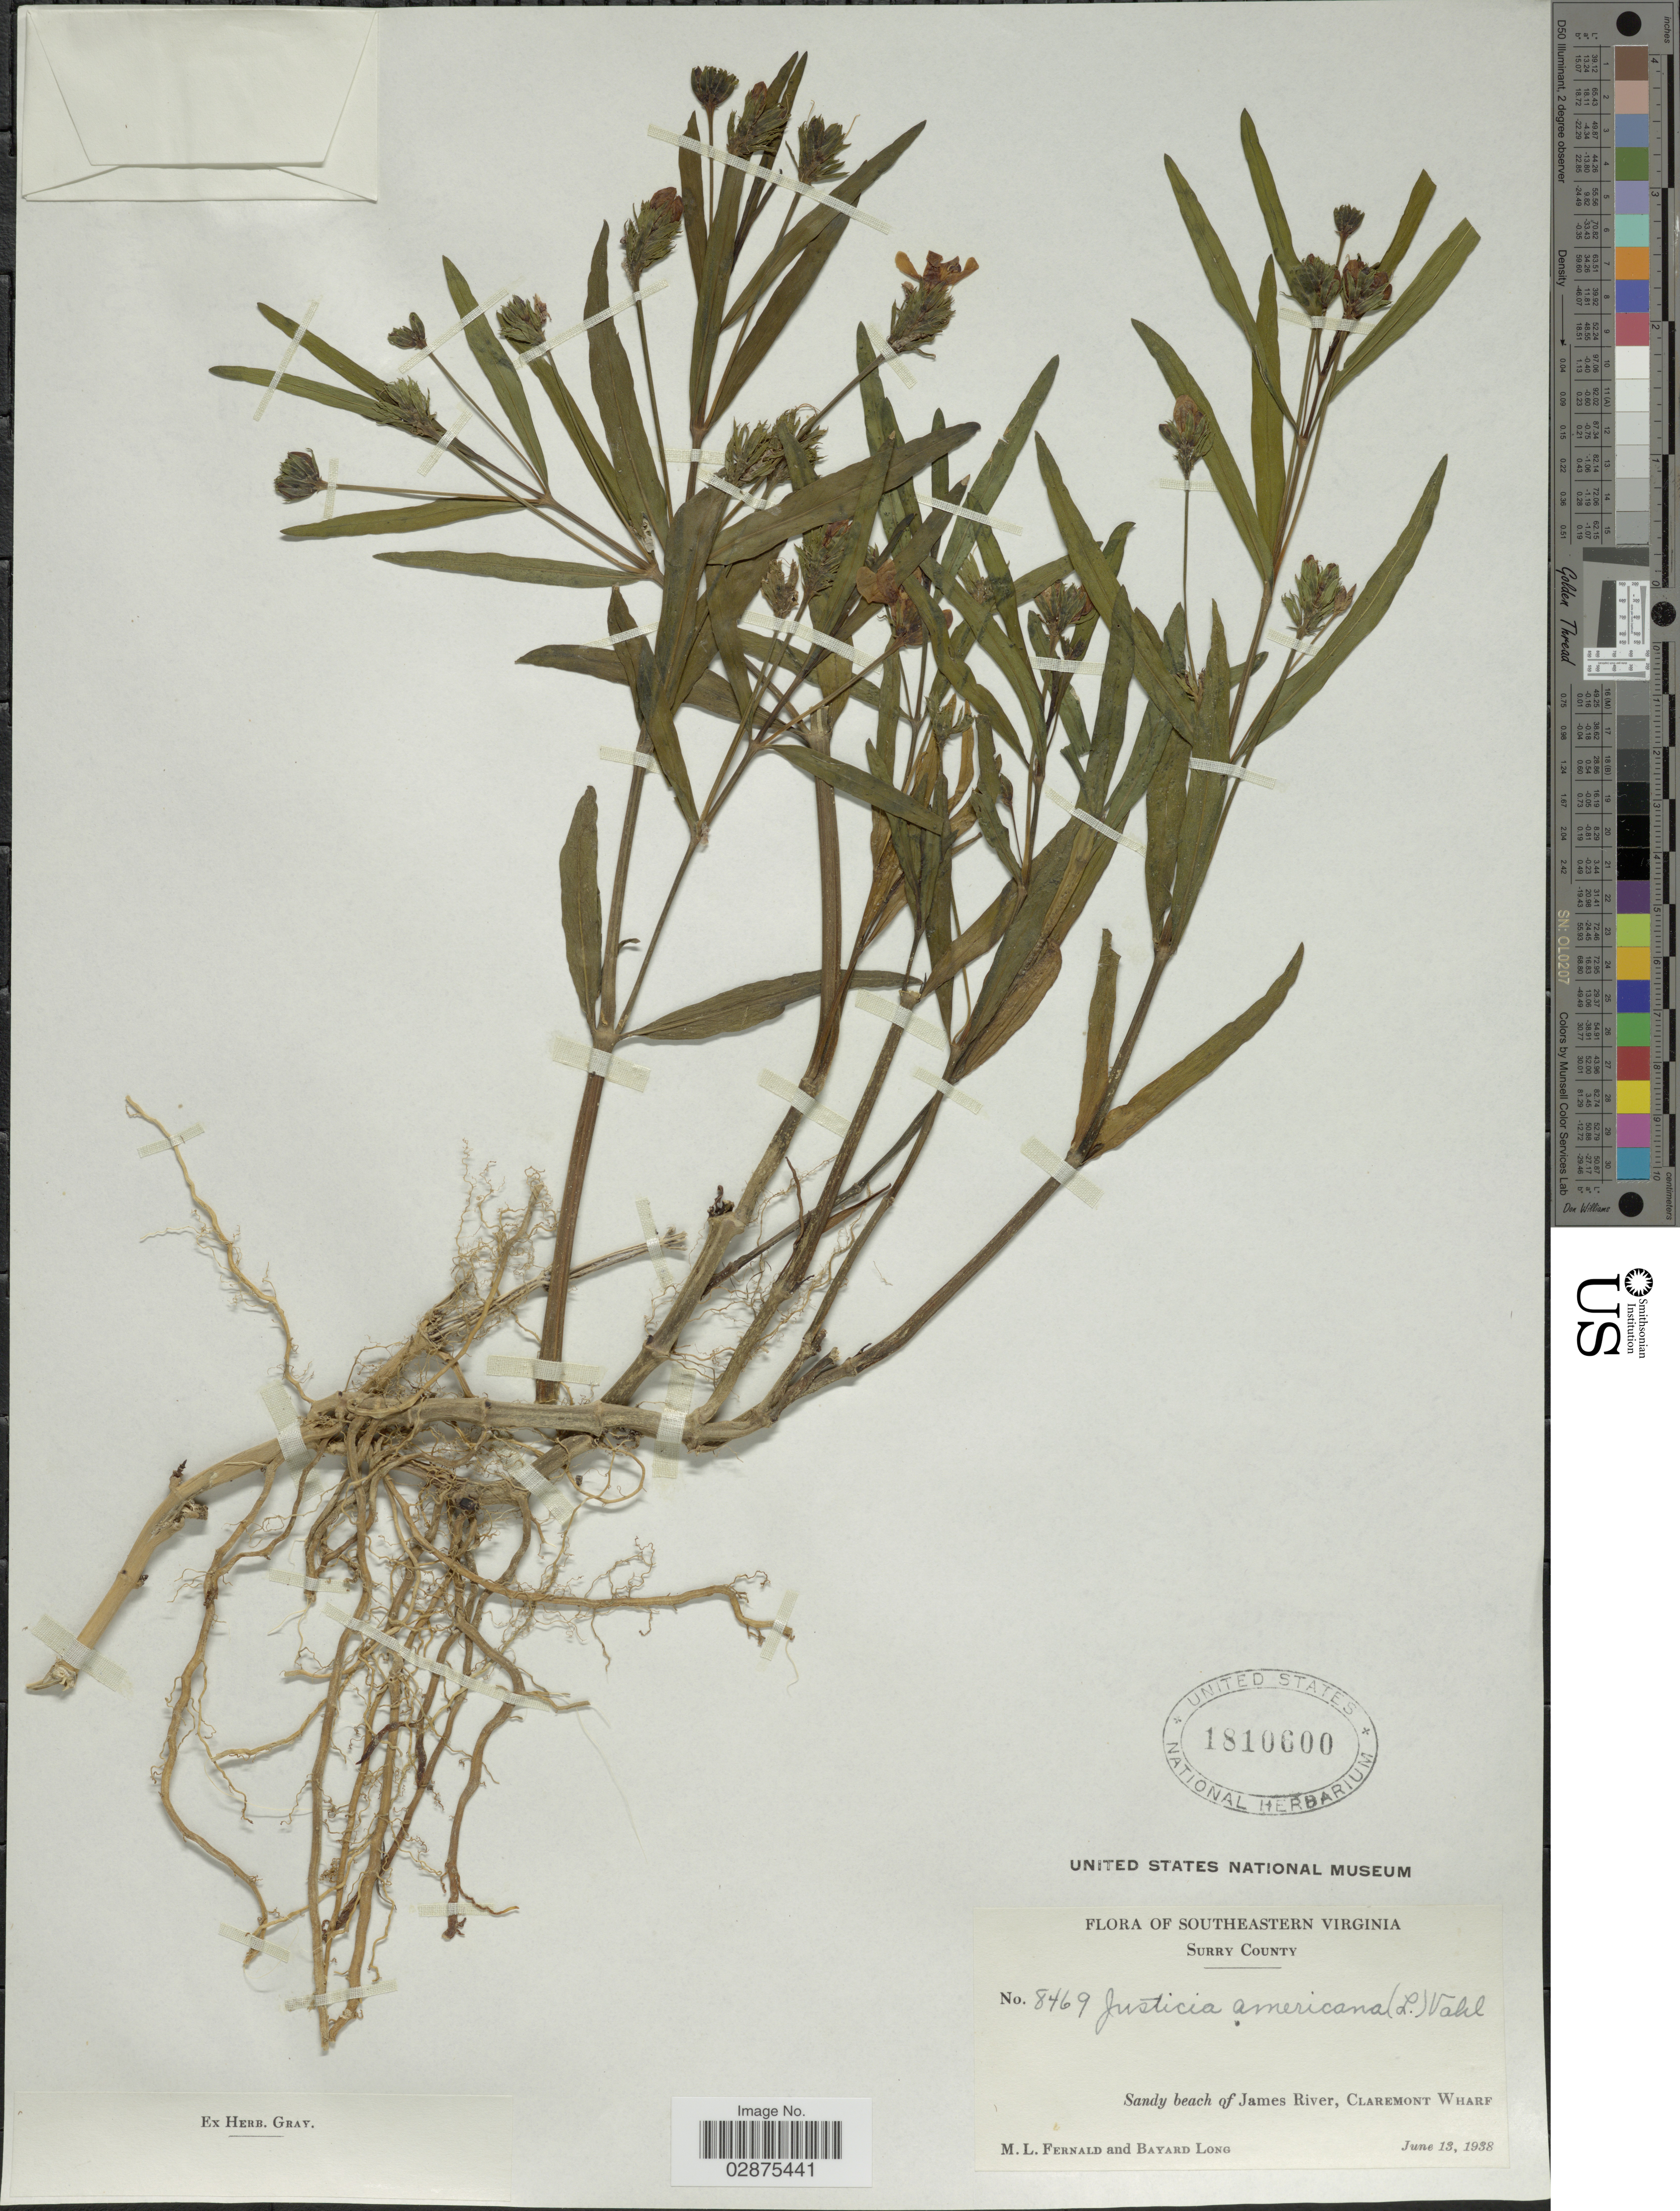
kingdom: Plantae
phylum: Tracheophyta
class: Magnoliopsida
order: Lamiales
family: Acanthaceae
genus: Justicia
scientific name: Justicia americana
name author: (L.) Vahl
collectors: M. L. Fernald & B. Long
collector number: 8469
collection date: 1938-06-13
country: United States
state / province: Virginia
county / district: Surry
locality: Southeastern Virginia. Surry County. Sandy beach of James River, Claremont Wharf.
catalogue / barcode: US 1810600